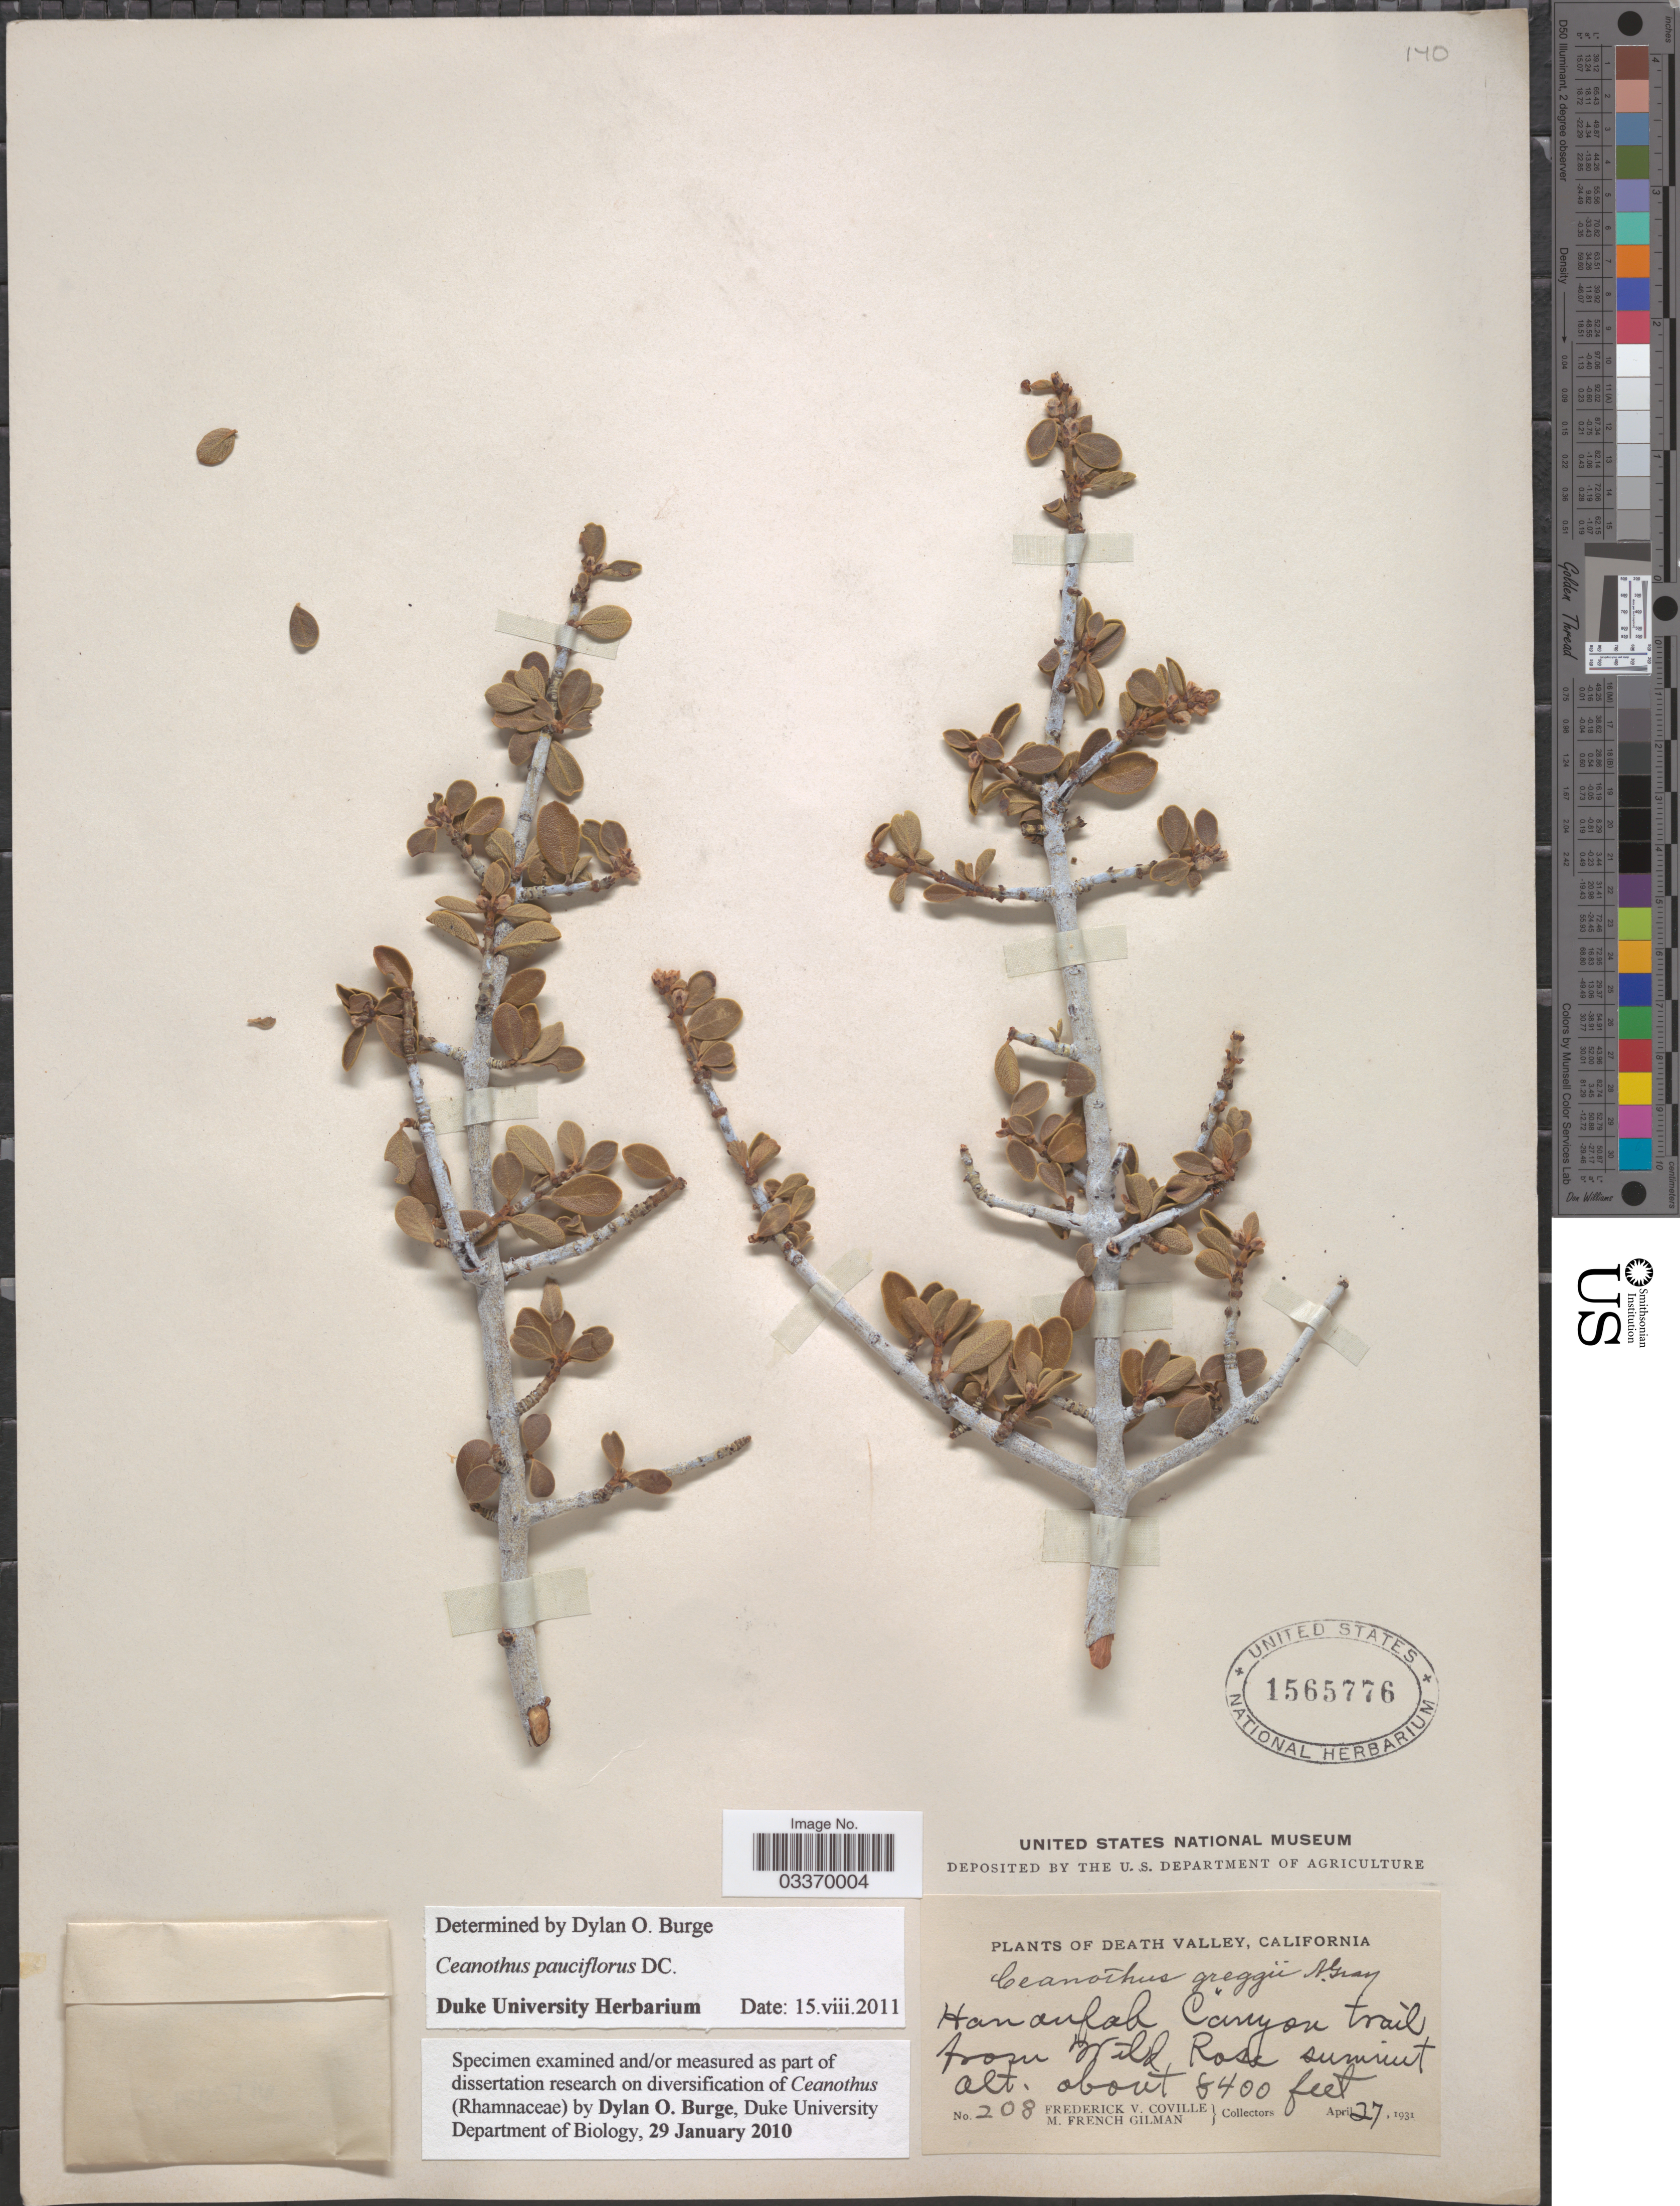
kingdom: Plantae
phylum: Tracheophyta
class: Magnoliopsida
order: Rosales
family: Rhamnaceae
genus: Ceanothus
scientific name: Ceanothus pauciflorus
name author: DC.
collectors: F. V. Coville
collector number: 208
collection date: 1931-04-27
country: United States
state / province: California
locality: Death Valley. Hanaupah Canyon trail from Wild Rose summit.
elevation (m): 2560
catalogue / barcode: US 1565776